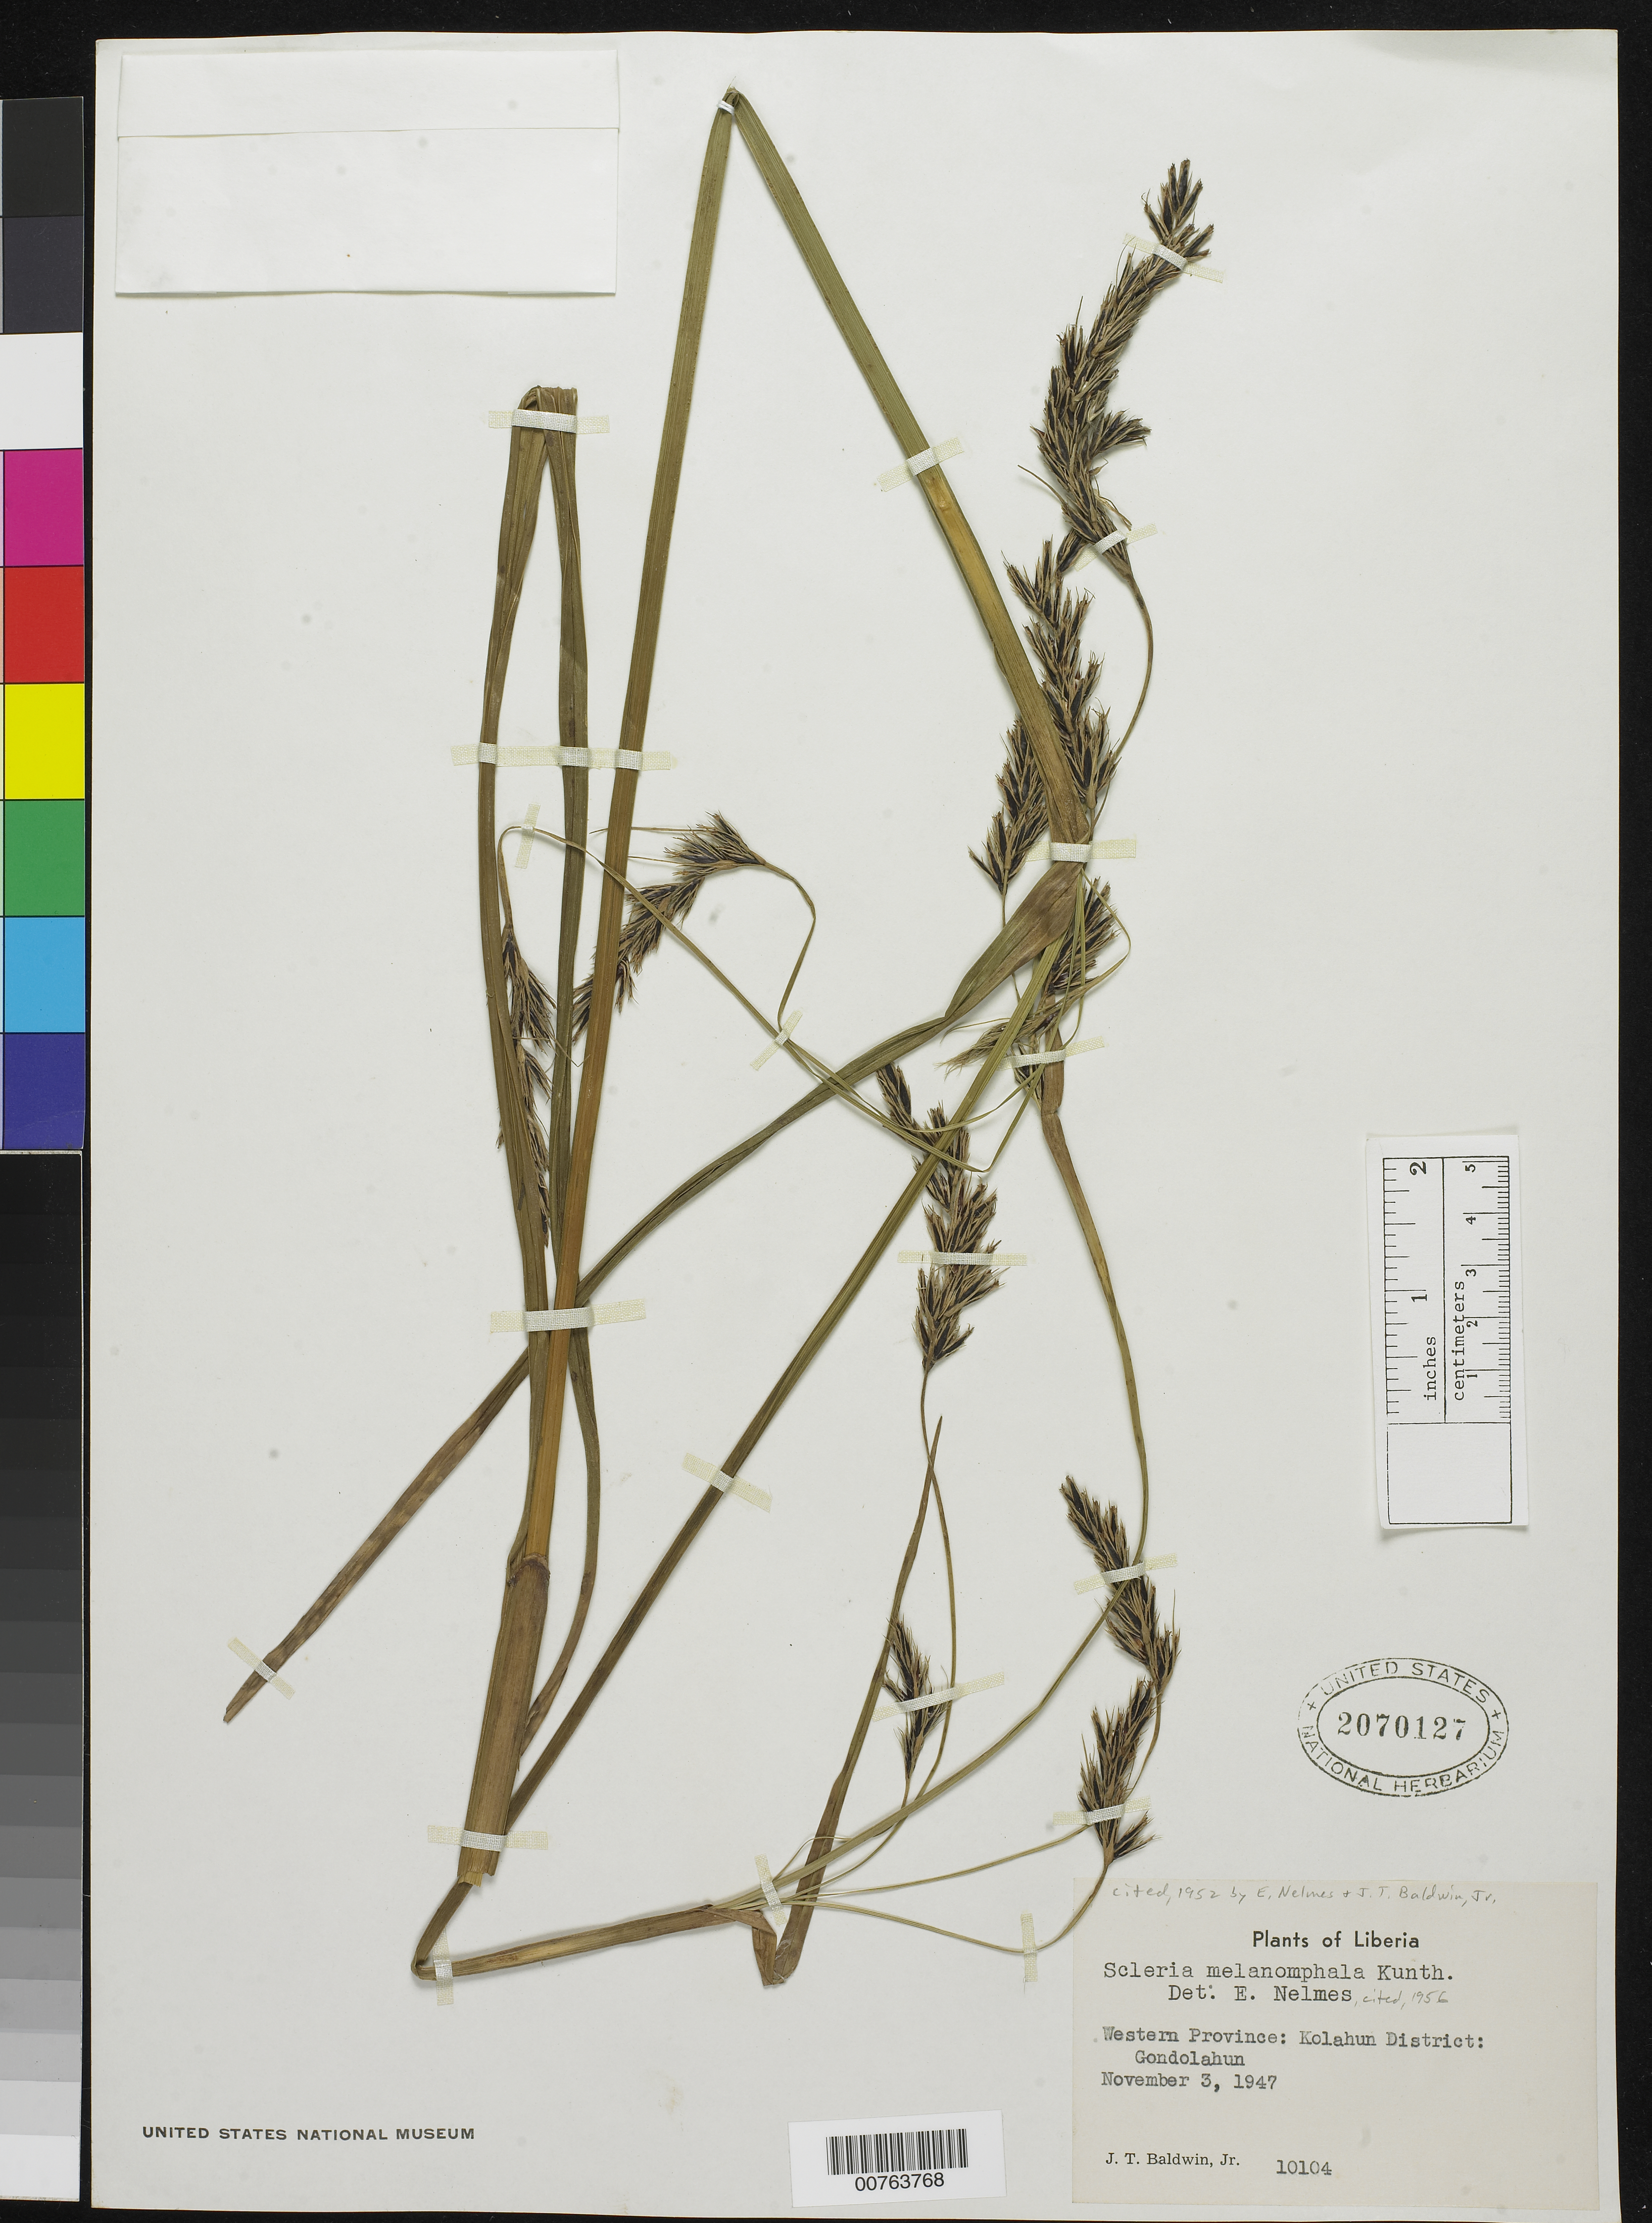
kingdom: Plantae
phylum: Tracheophyta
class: Liliopsida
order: Poales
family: Cyperaceae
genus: Scleria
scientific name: Scleria melanomphala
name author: Kunth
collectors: J. T. Baldwin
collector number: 10104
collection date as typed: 3 Nov 1947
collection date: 1947-11-03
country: Liberia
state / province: Lofa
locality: Western Province: Kolahun District, Gondolahun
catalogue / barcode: US 2070127